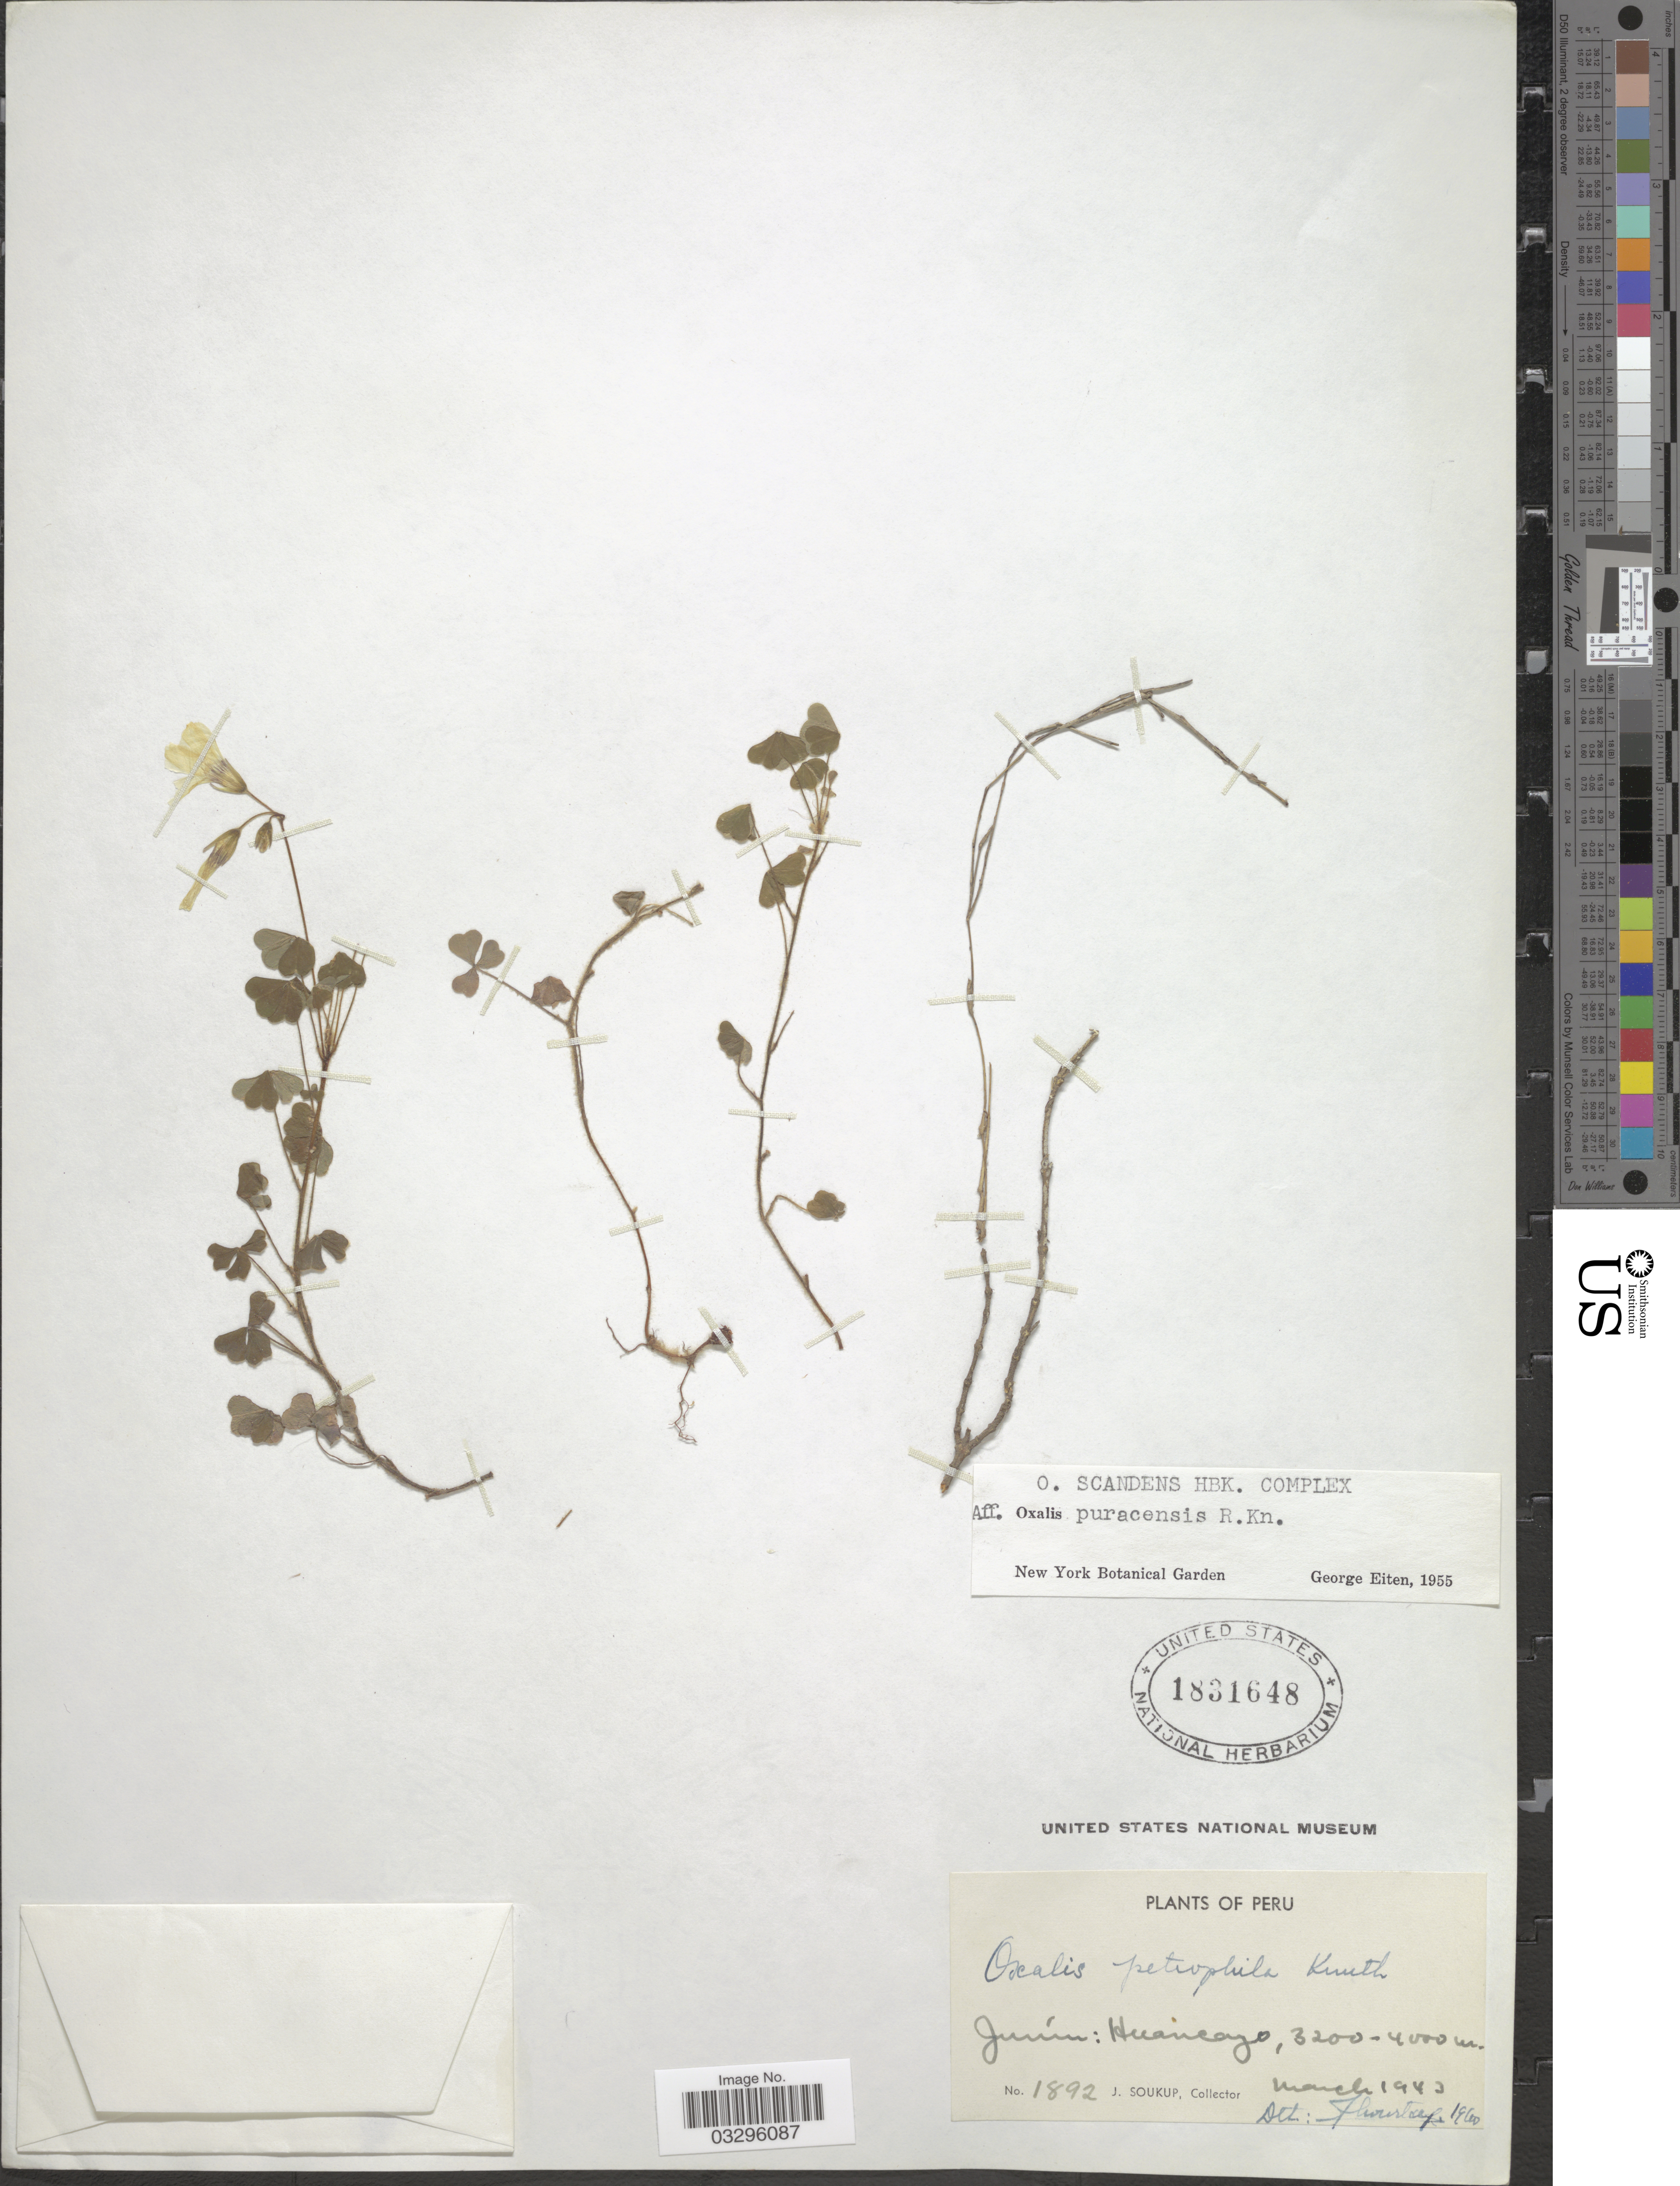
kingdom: Plantae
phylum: Tracheophyta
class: Magnoliopsida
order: Oxalidales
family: Oxalidaceae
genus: Oxalis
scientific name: Oxalis petrophila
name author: R. Knuth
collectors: J. Soukup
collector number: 1892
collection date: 1943-03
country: Peru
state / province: Junín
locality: Huancayo.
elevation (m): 3200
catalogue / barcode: US 1831648